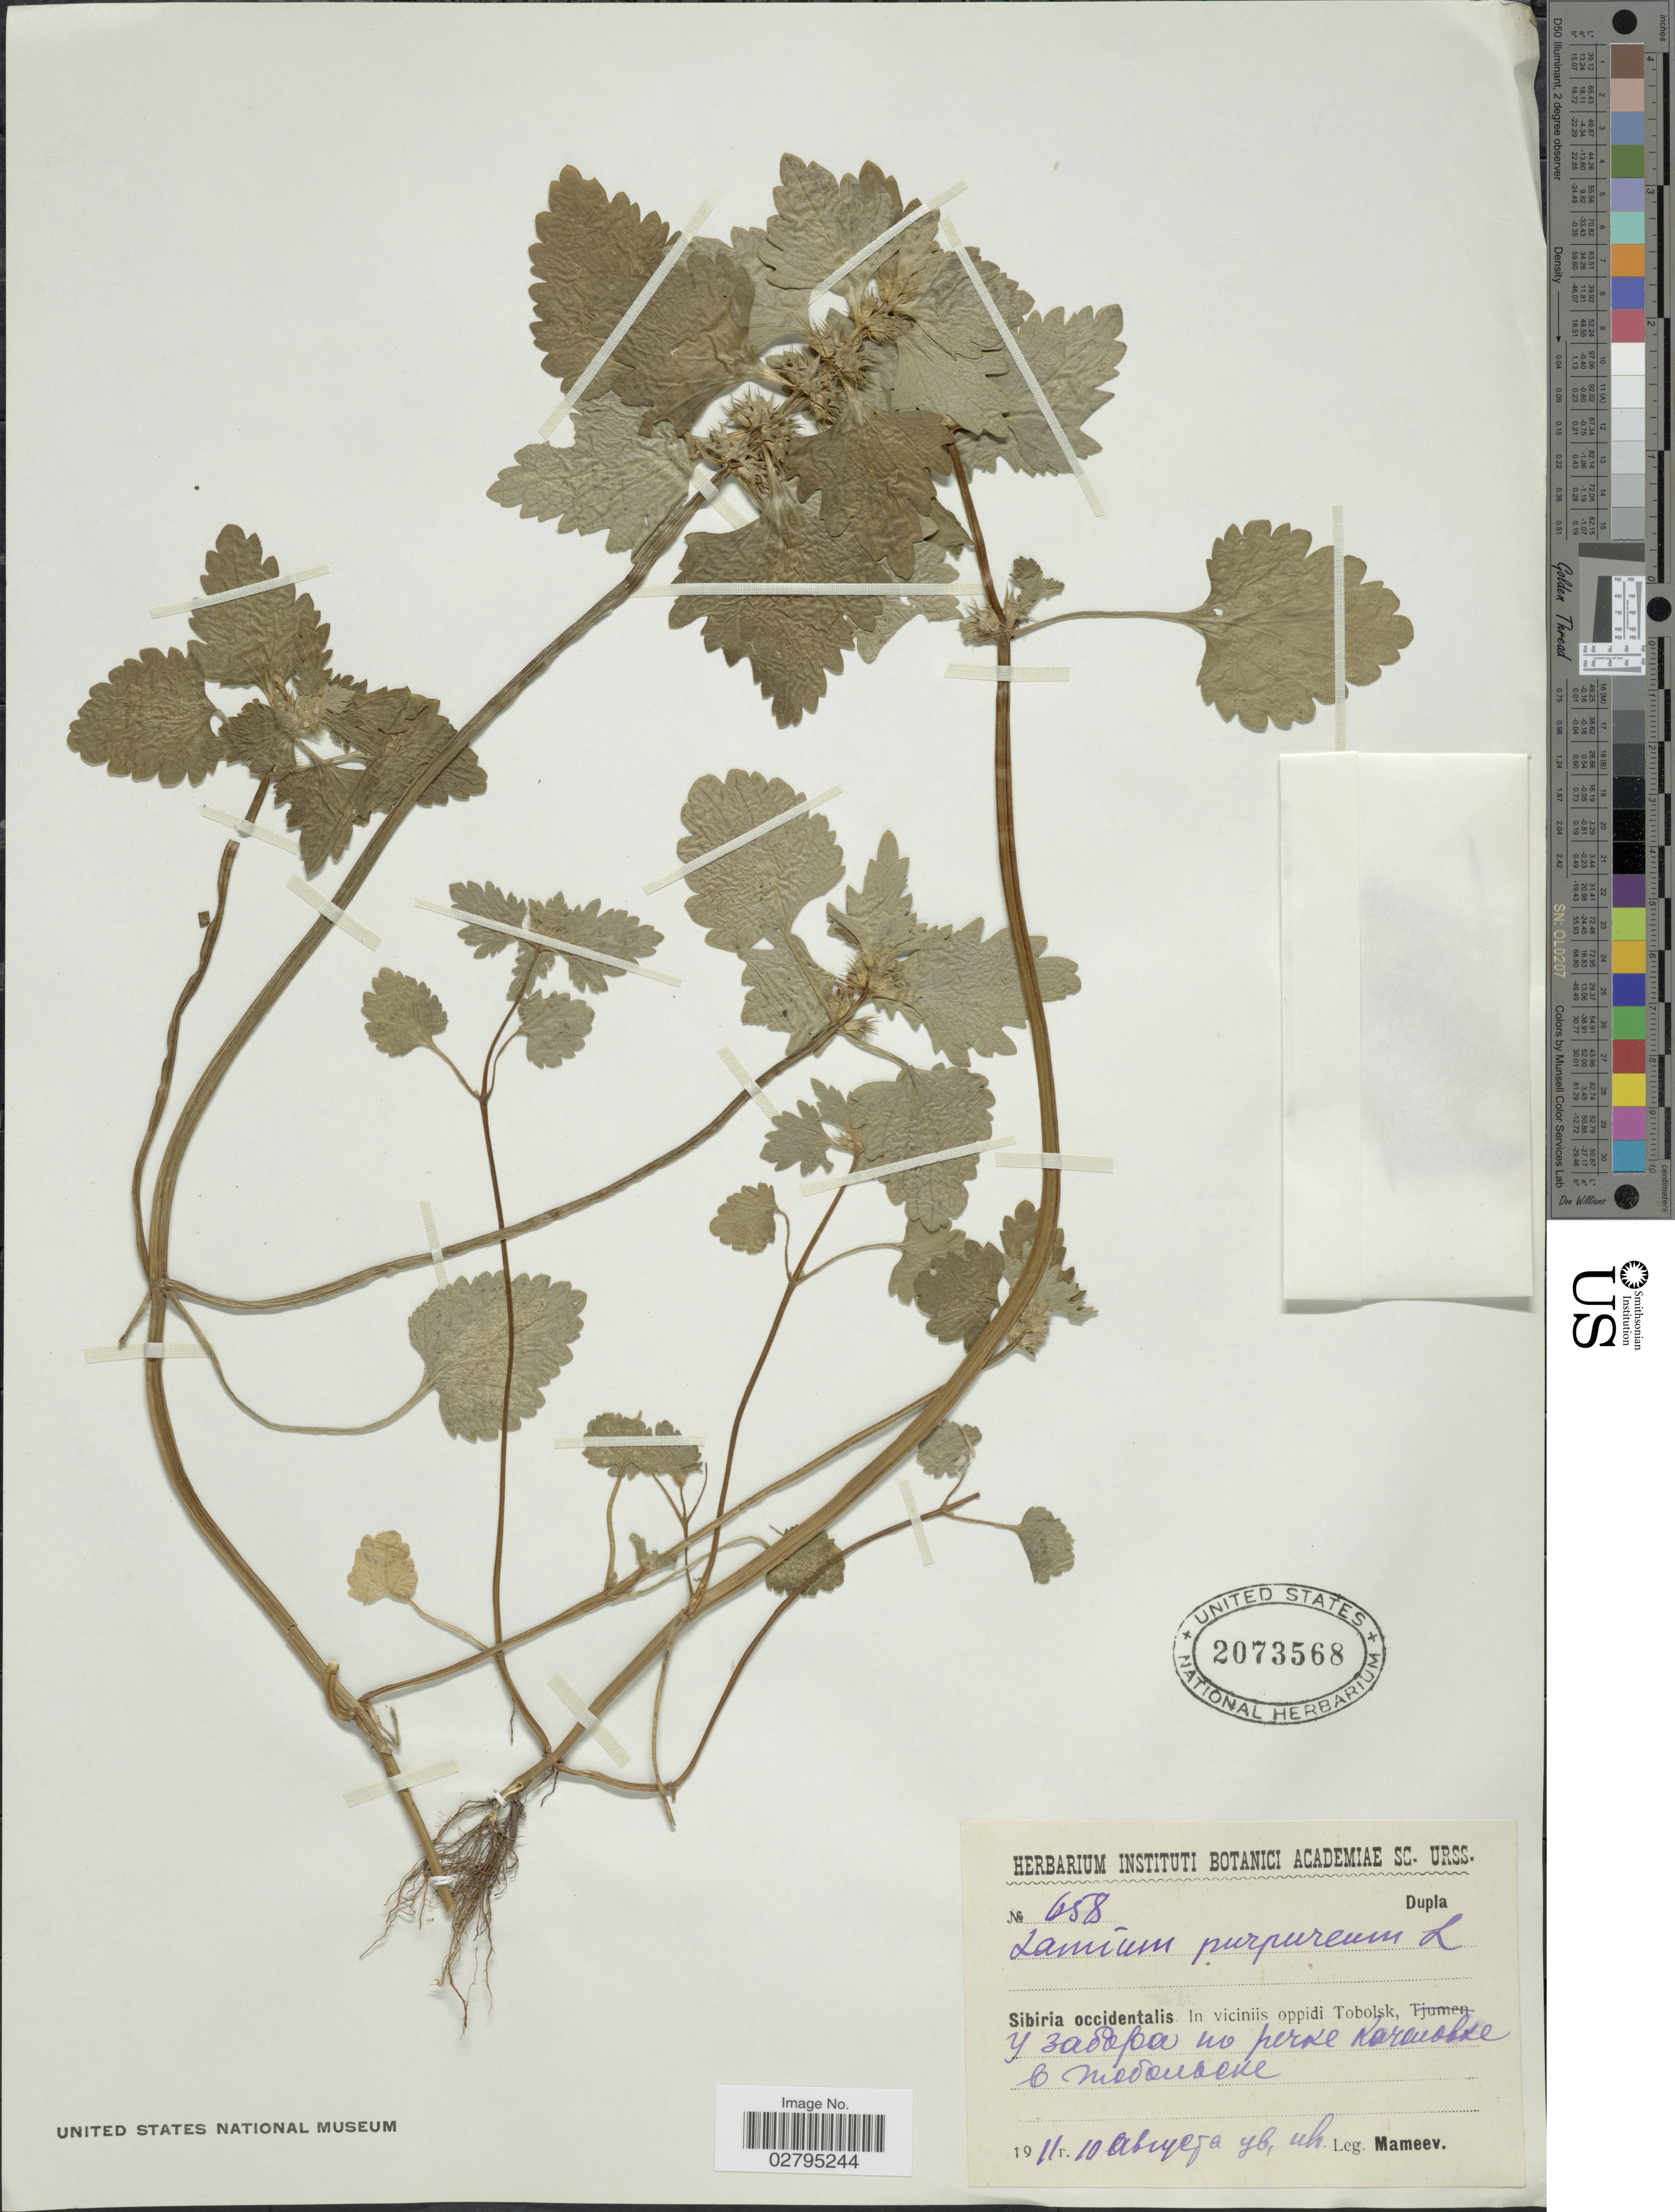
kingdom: Plantae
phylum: Tracheophyta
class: Magnoliopsida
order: Lamiales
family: Lamiaceae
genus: Lamium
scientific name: Lamium purpureum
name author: L.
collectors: Mameev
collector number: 658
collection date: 1911-05-10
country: Russian Federation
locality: Sibiria occidentalis, in viciniis oppidid Tobolsk.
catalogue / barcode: US 2073568